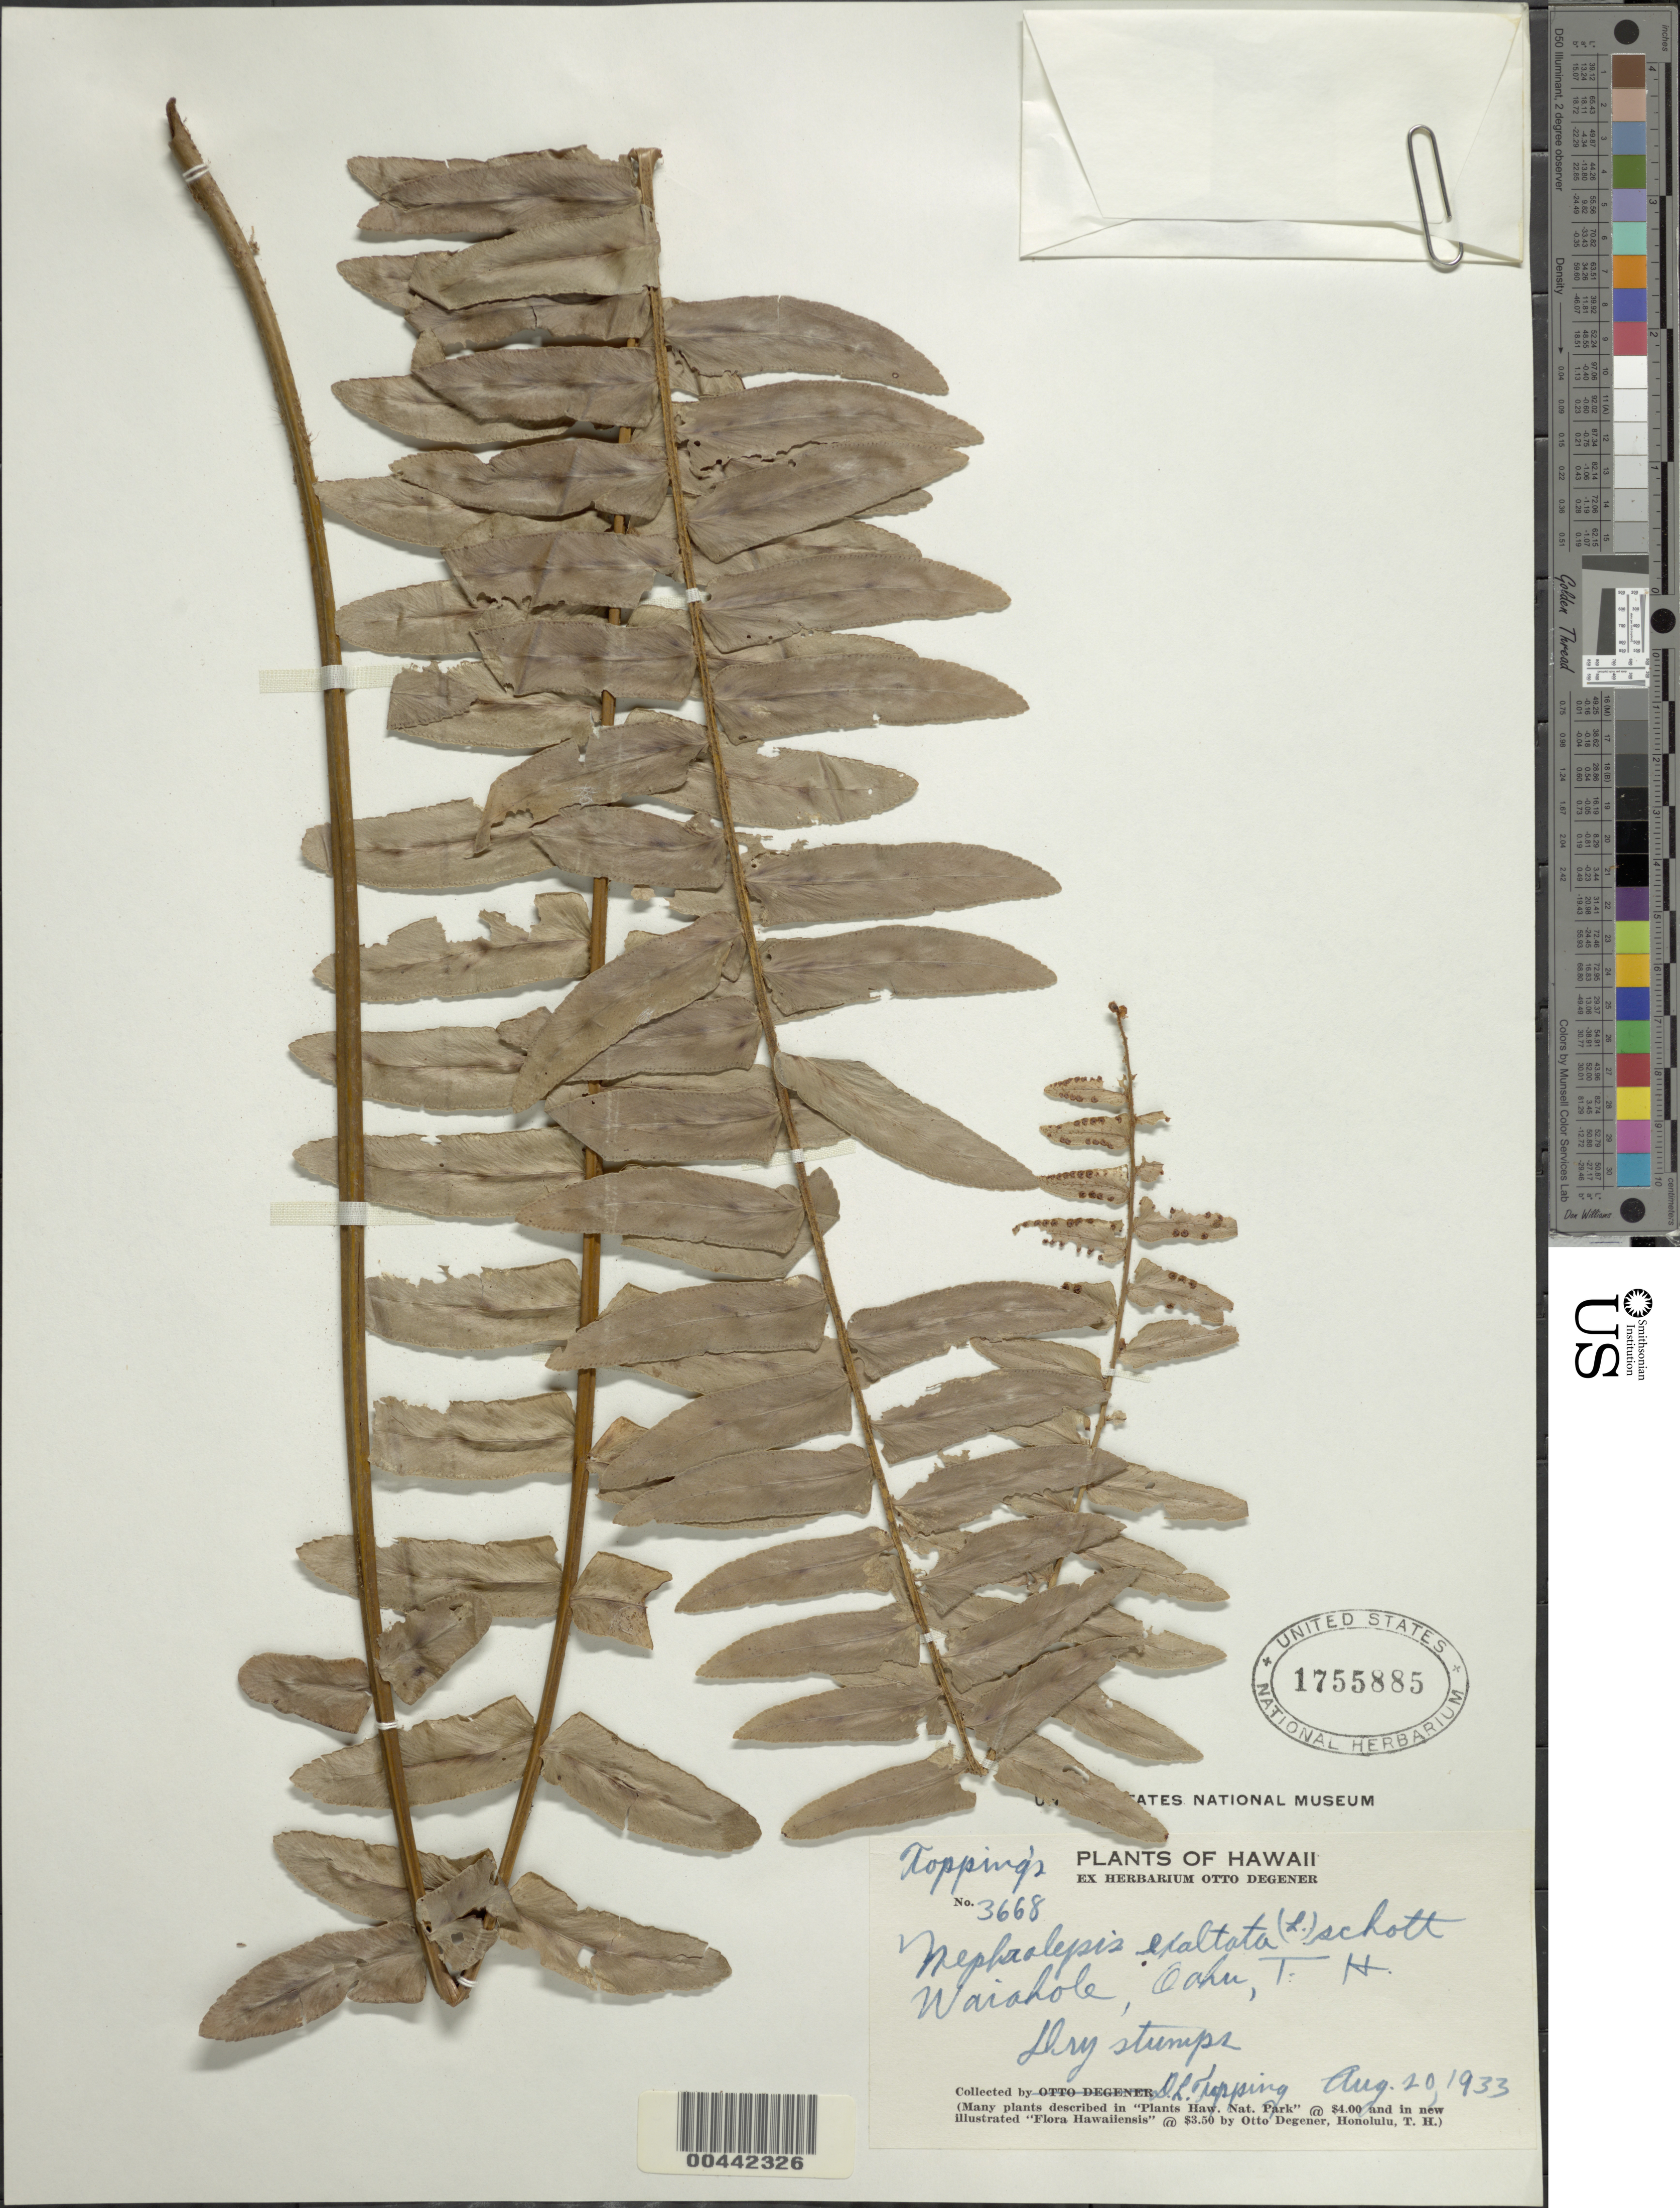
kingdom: Plantae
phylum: Tracheophyta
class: Polypodiopsida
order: Polypodiales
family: Nephrolepidaceae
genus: Nephrolepis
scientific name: Nephrolepis exaltata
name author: (L.) Schott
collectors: D. L. Topping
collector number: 3668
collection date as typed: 20 Aug 1933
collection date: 1933-08-20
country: United States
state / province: Hawaii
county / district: Honolulu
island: Oahu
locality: Waiahole, Oahu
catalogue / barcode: US 1755885